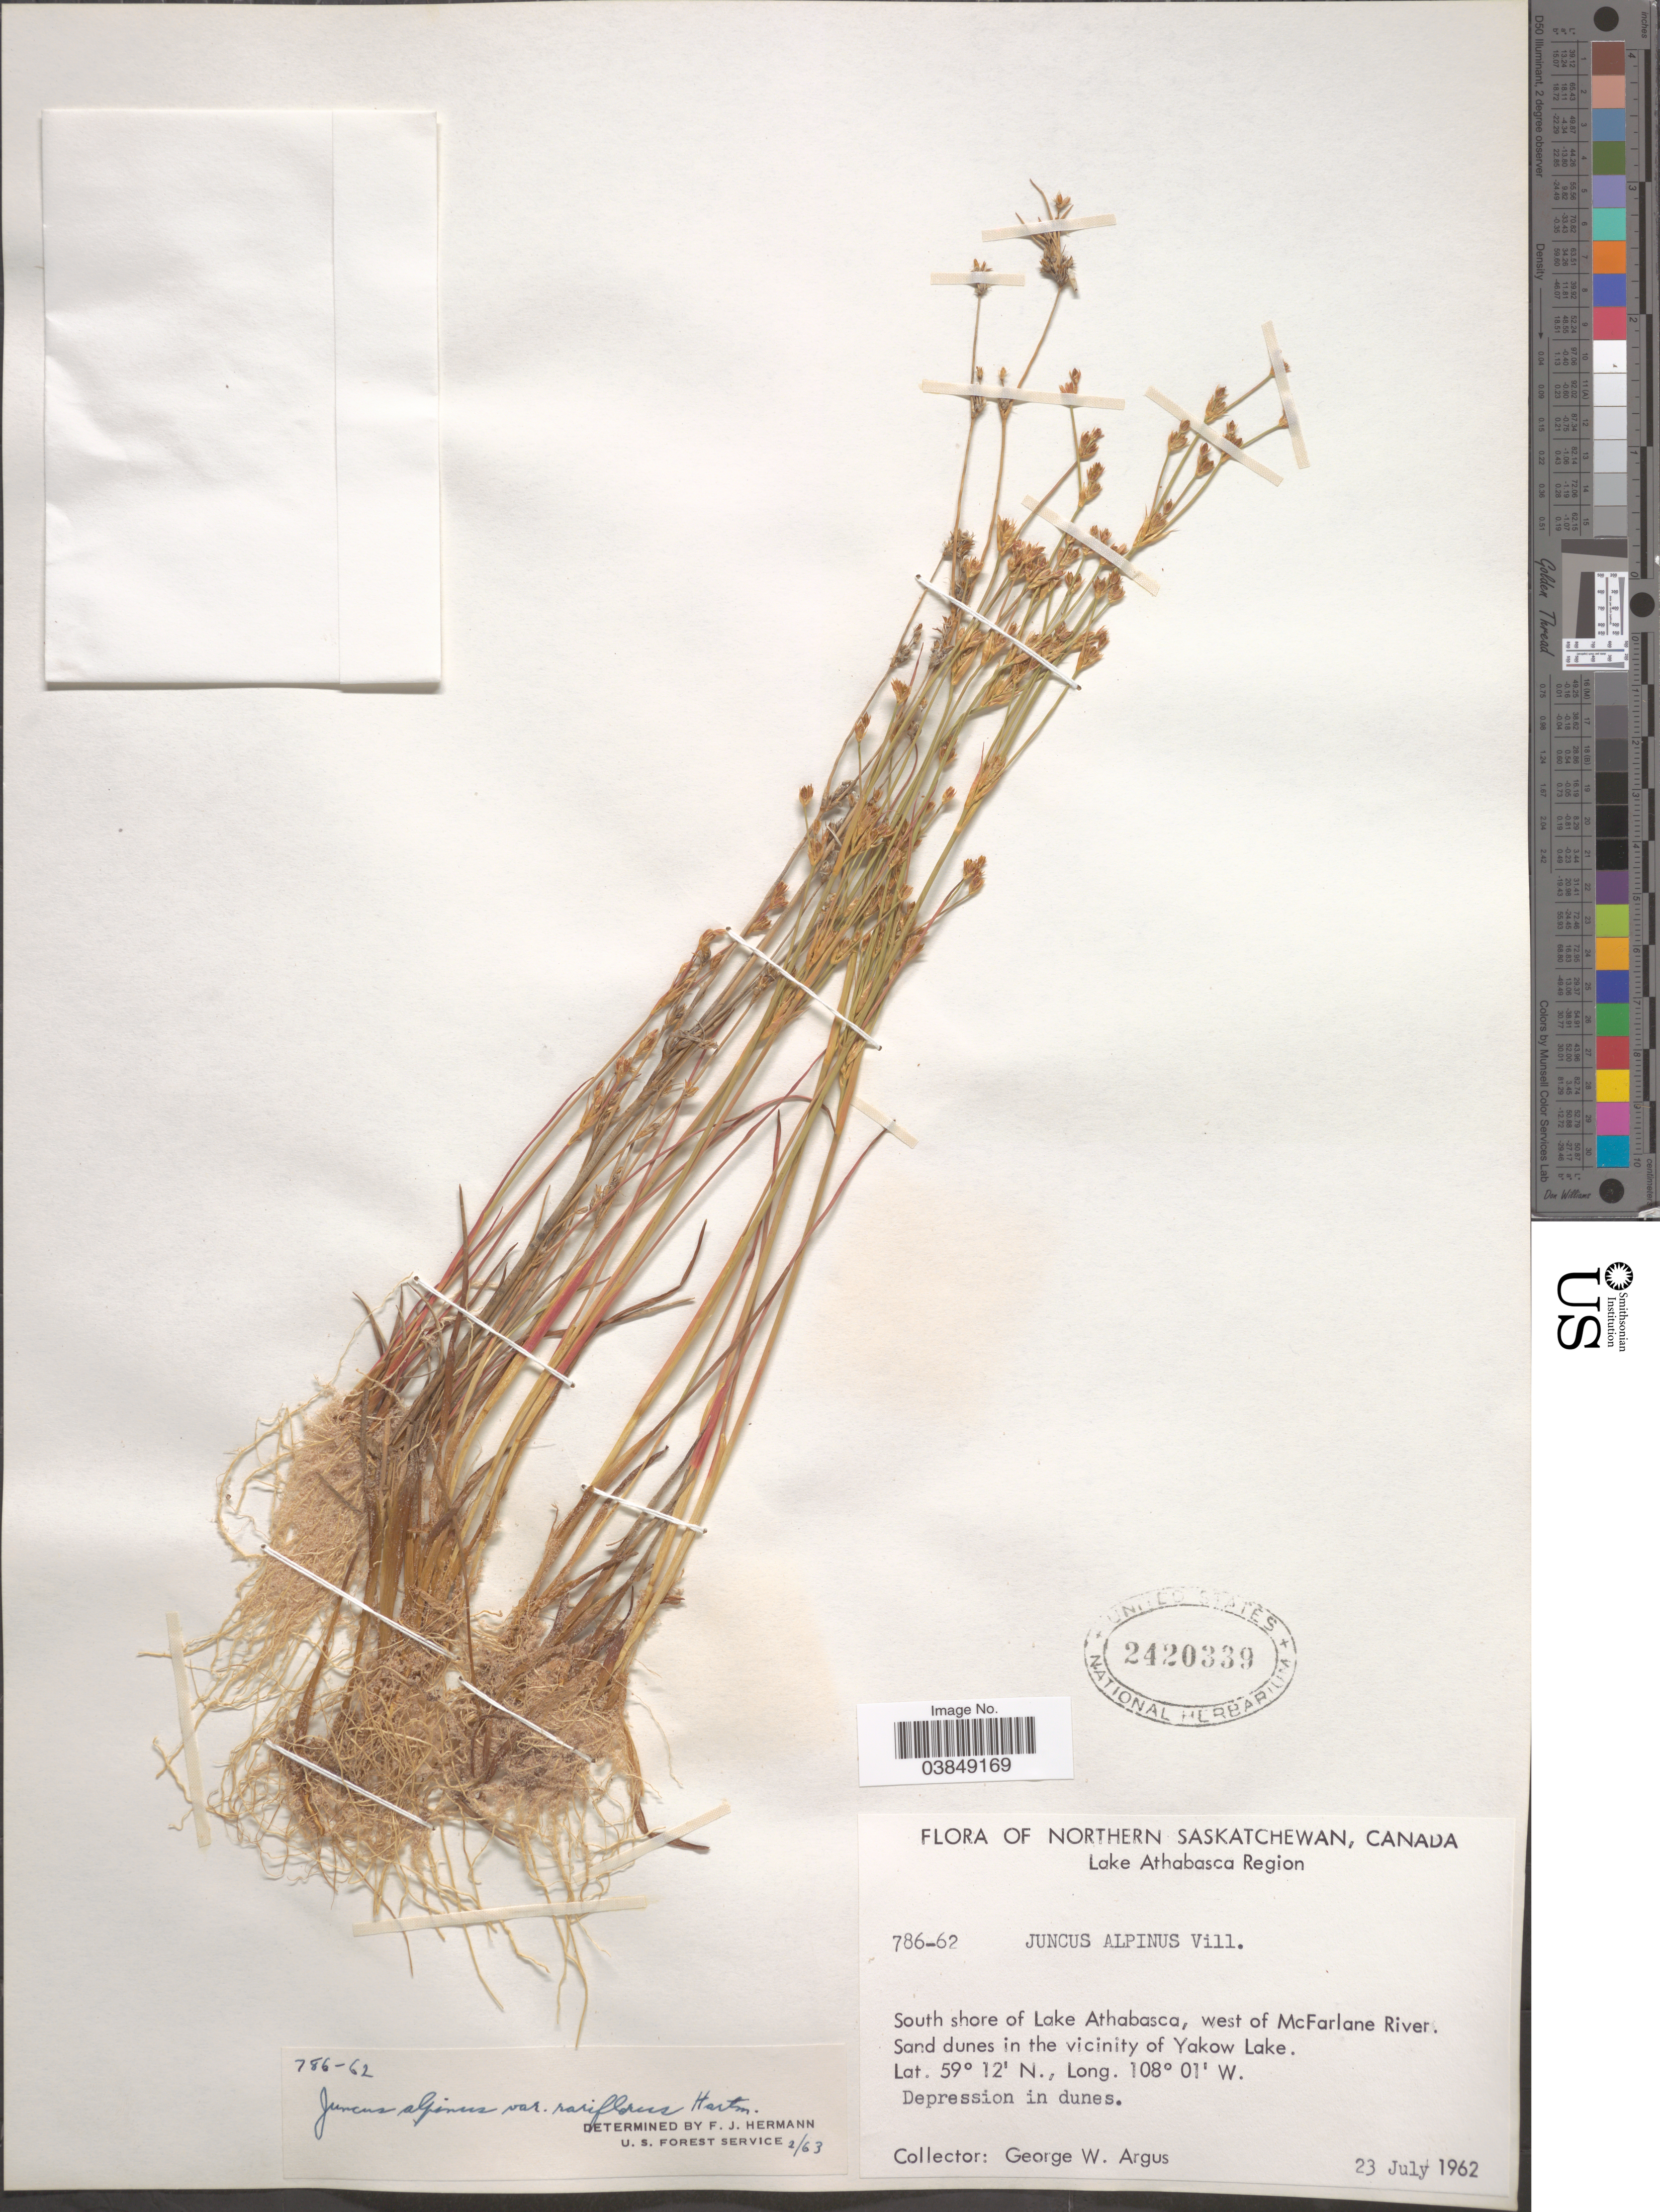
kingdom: Plantae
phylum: Tracheophyta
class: Liliopsida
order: Poales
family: Juncaceae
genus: Juncus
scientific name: Juncus alpinus var. rariflorus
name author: (Hartm.) Hartm.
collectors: G. W. Argus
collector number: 786-62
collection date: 1962-07-23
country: Canada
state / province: Saskatchewan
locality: Northern Saskatchewan. Lake Athabasca Region. South shore of Lake Athabasca, west of McFarlane River. Sand dunes in the vicinity of Yakow Lake.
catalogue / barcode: US 2420339